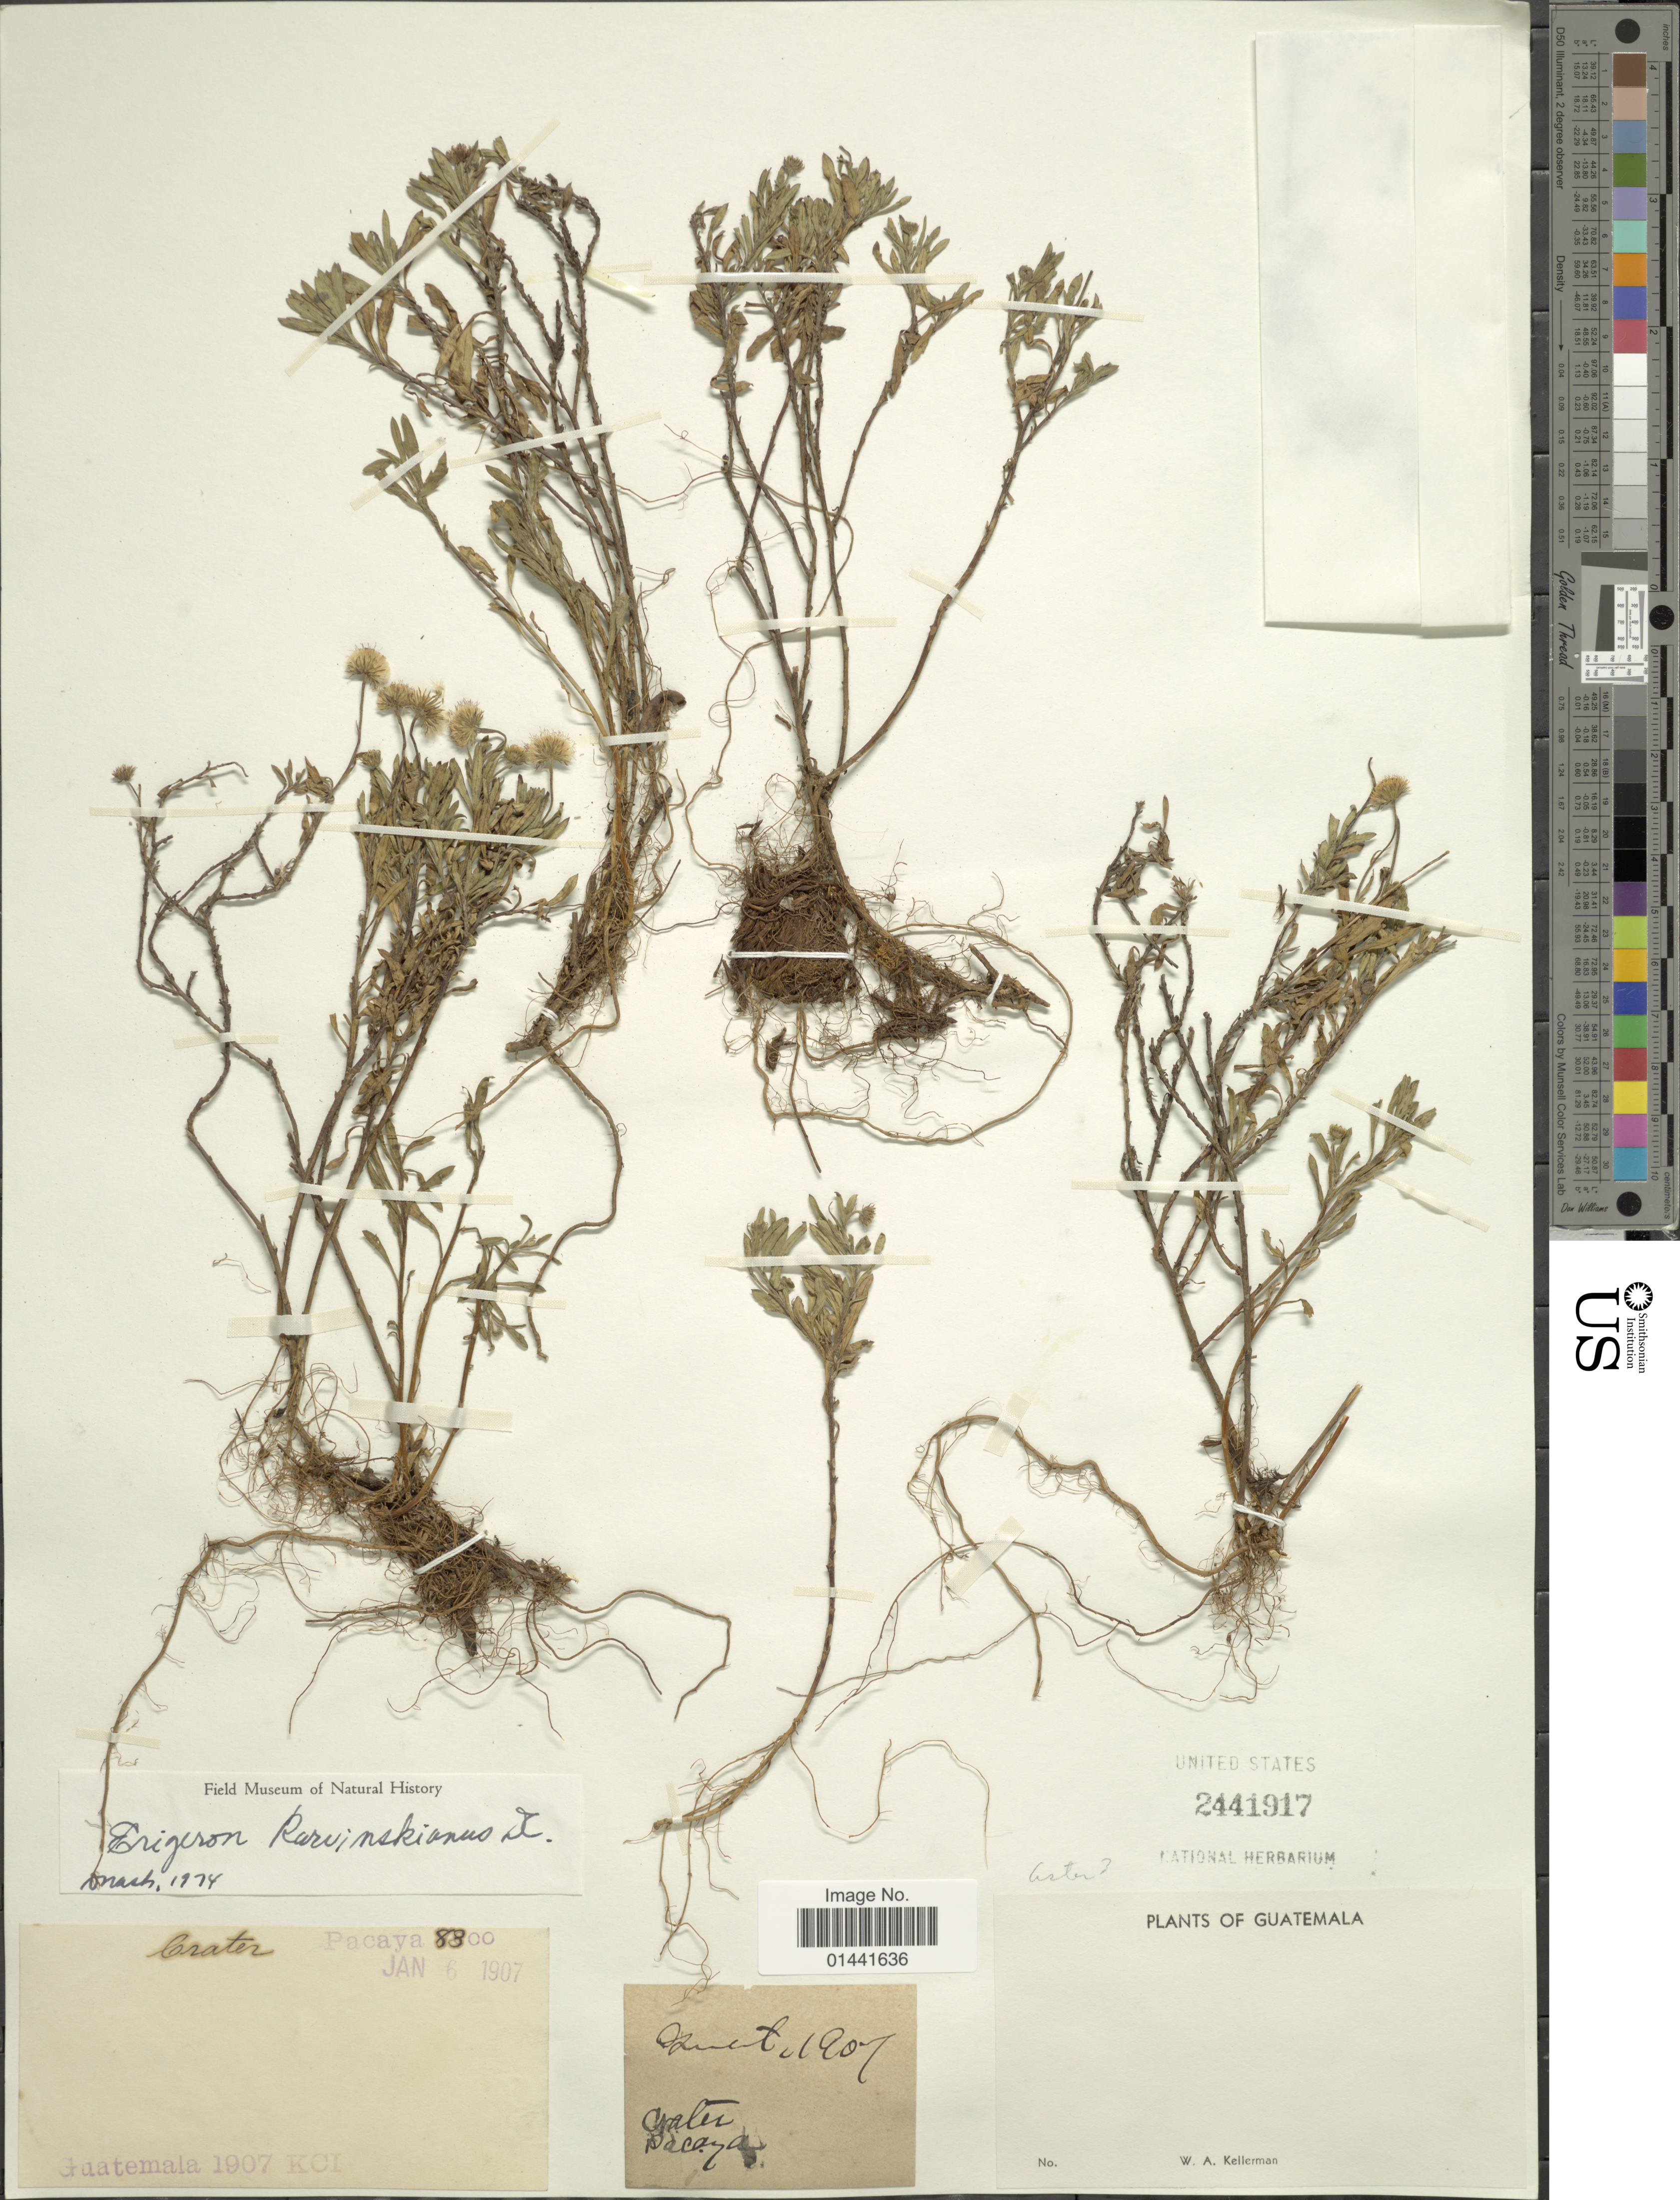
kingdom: Plantae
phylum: Tracheophyta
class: Magnoliopsida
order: Asterales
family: Asteraceae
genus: Erigeron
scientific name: Erigeron karvinskianus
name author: DC.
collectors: W. Kellerman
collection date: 1907-01-06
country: Guatemala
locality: Pacaya, Crater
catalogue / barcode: US 2441917